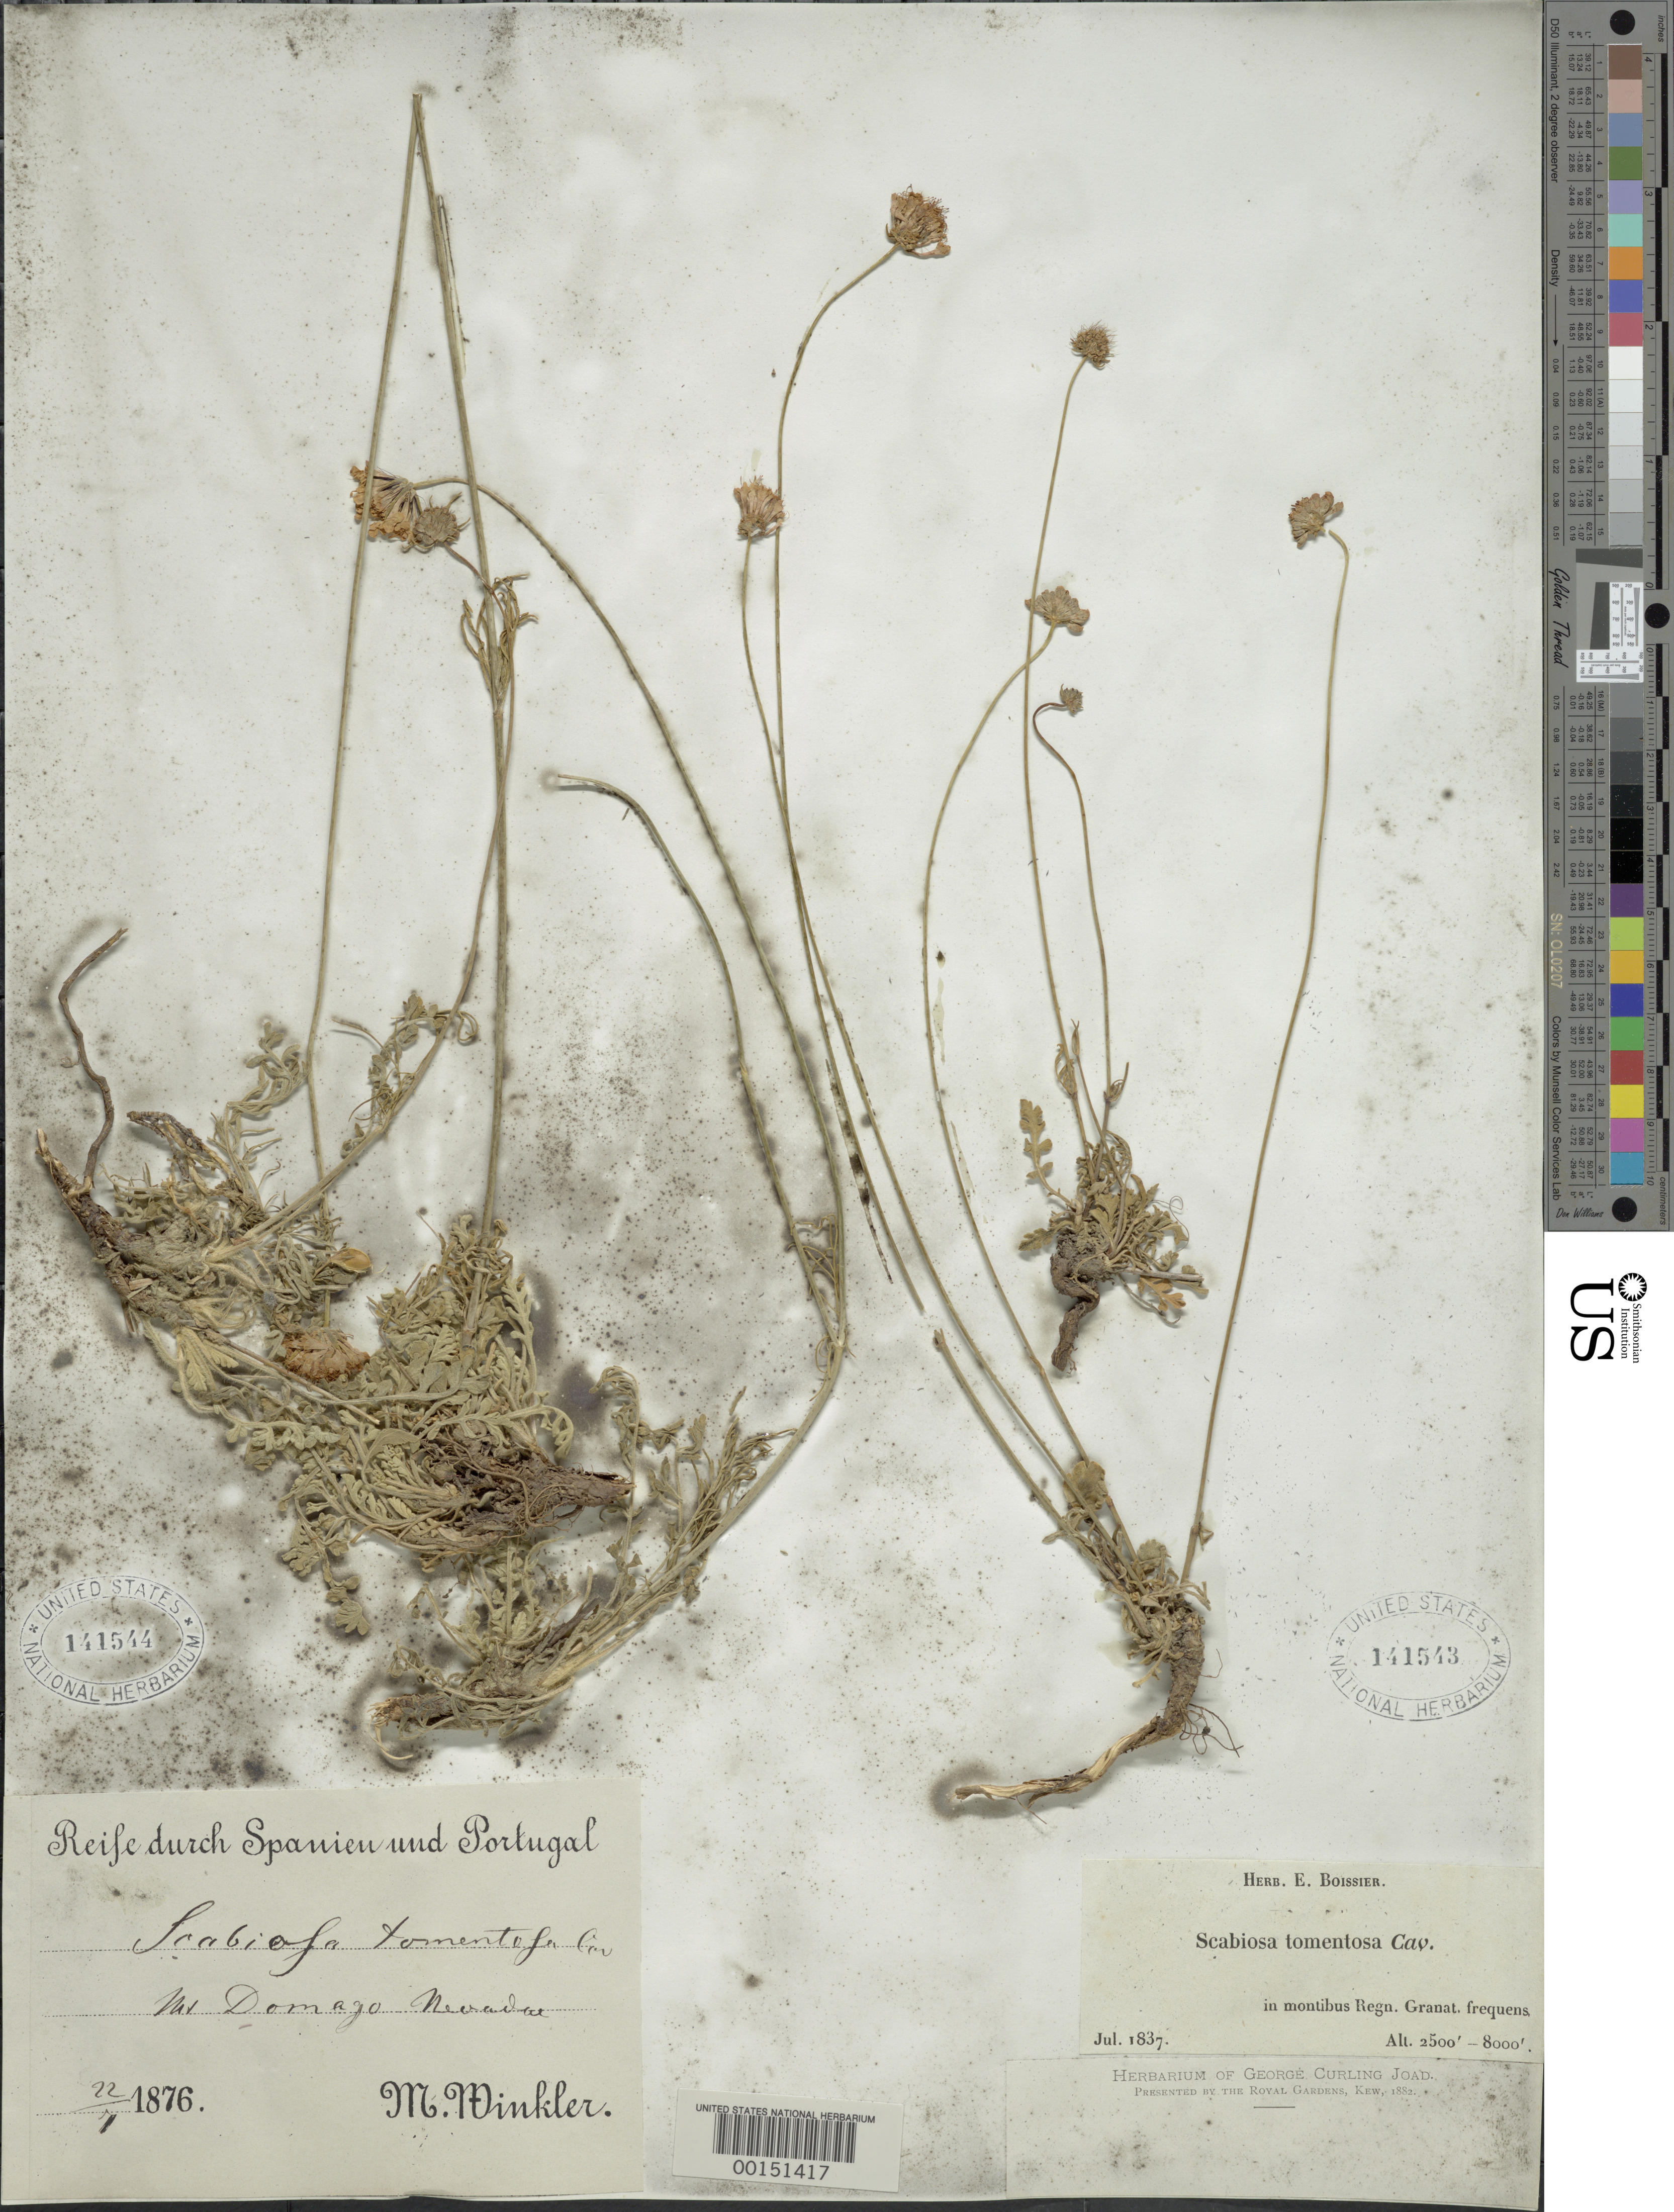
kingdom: Plantae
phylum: Tracheophyta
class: Magnoliopsida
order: Dipsacales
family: Caprifoliaceae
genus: Scabiosa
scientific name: Scabiosa turolensis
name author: Pan ex Willk.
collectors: ex herb. E. Boissier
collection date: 1837-07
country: Spain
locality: In montibus Regn. Granat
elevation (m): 762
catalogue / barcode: US 141543-2